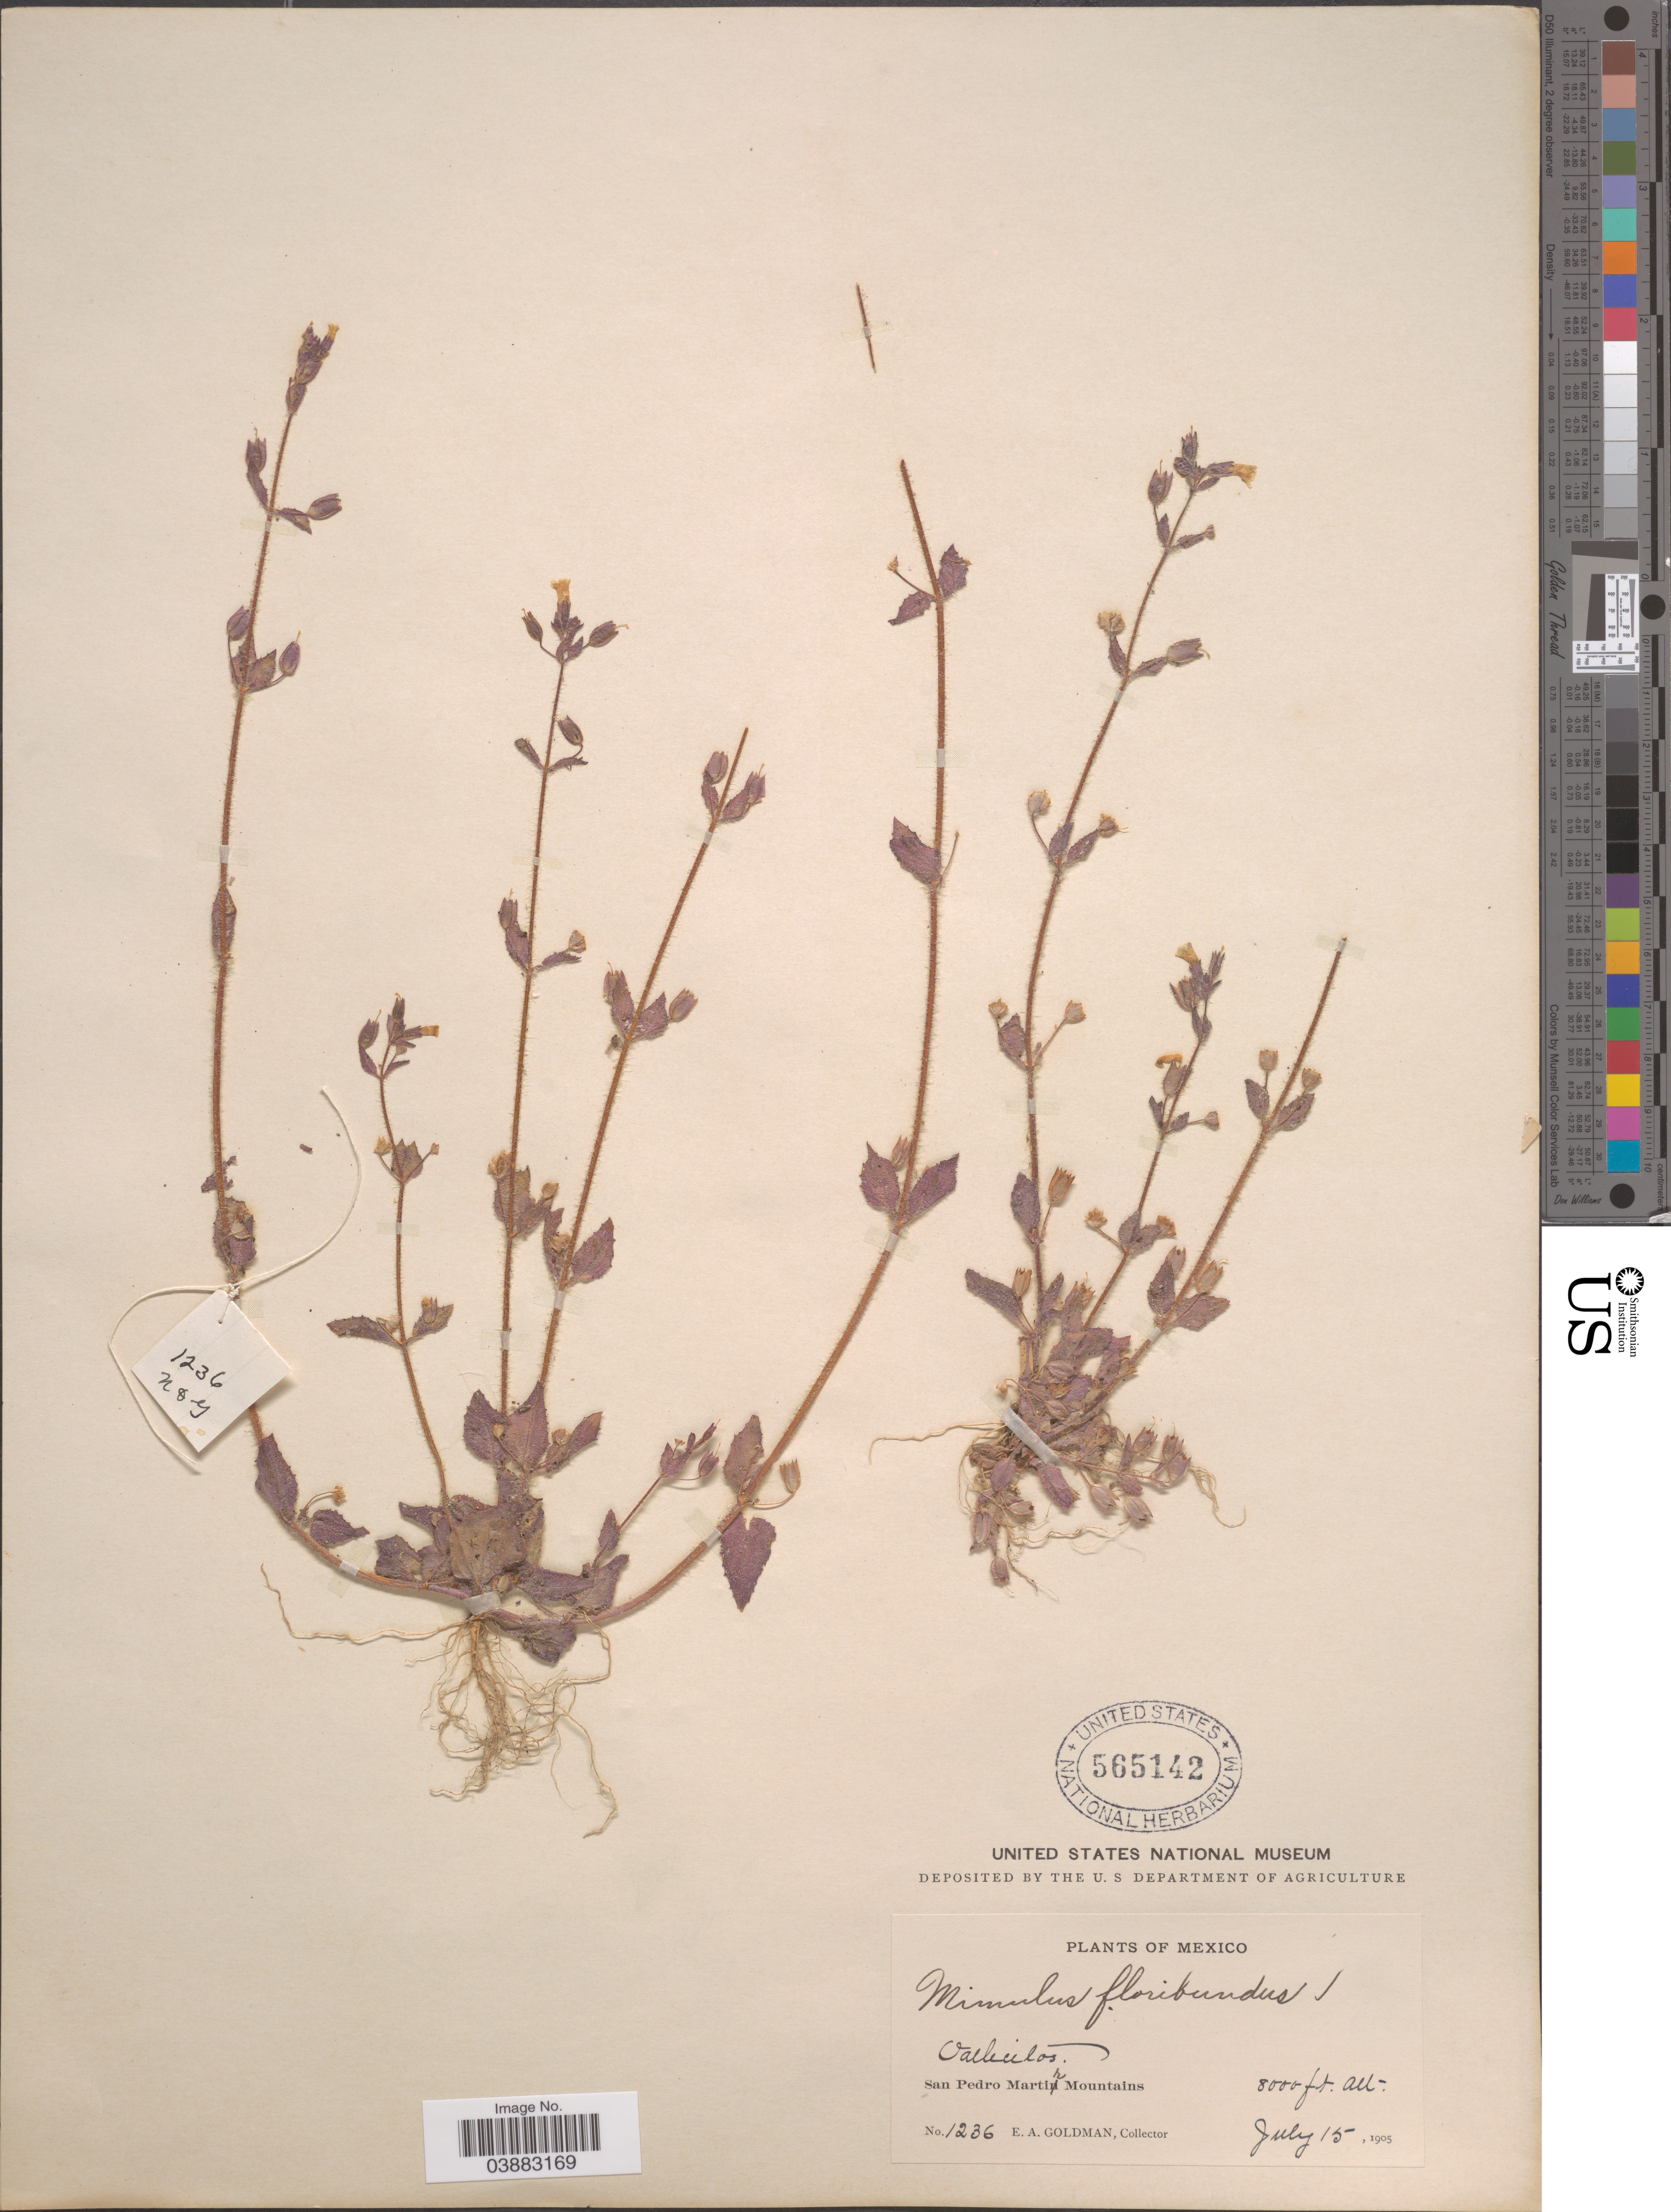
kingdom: Plantae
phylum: Tracheophyta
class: Magnoliopsida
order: Lamiales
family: Phrymaceae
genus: Mimulus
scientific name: Mimulus floribundus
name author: Douglas ex Lindl.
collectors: E. A. Goldman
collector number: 1236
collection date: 1905-07-15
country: Mexico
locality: Vallecilos. San Pedro Martir Mountains.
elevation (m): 2438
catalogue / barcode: US 565142